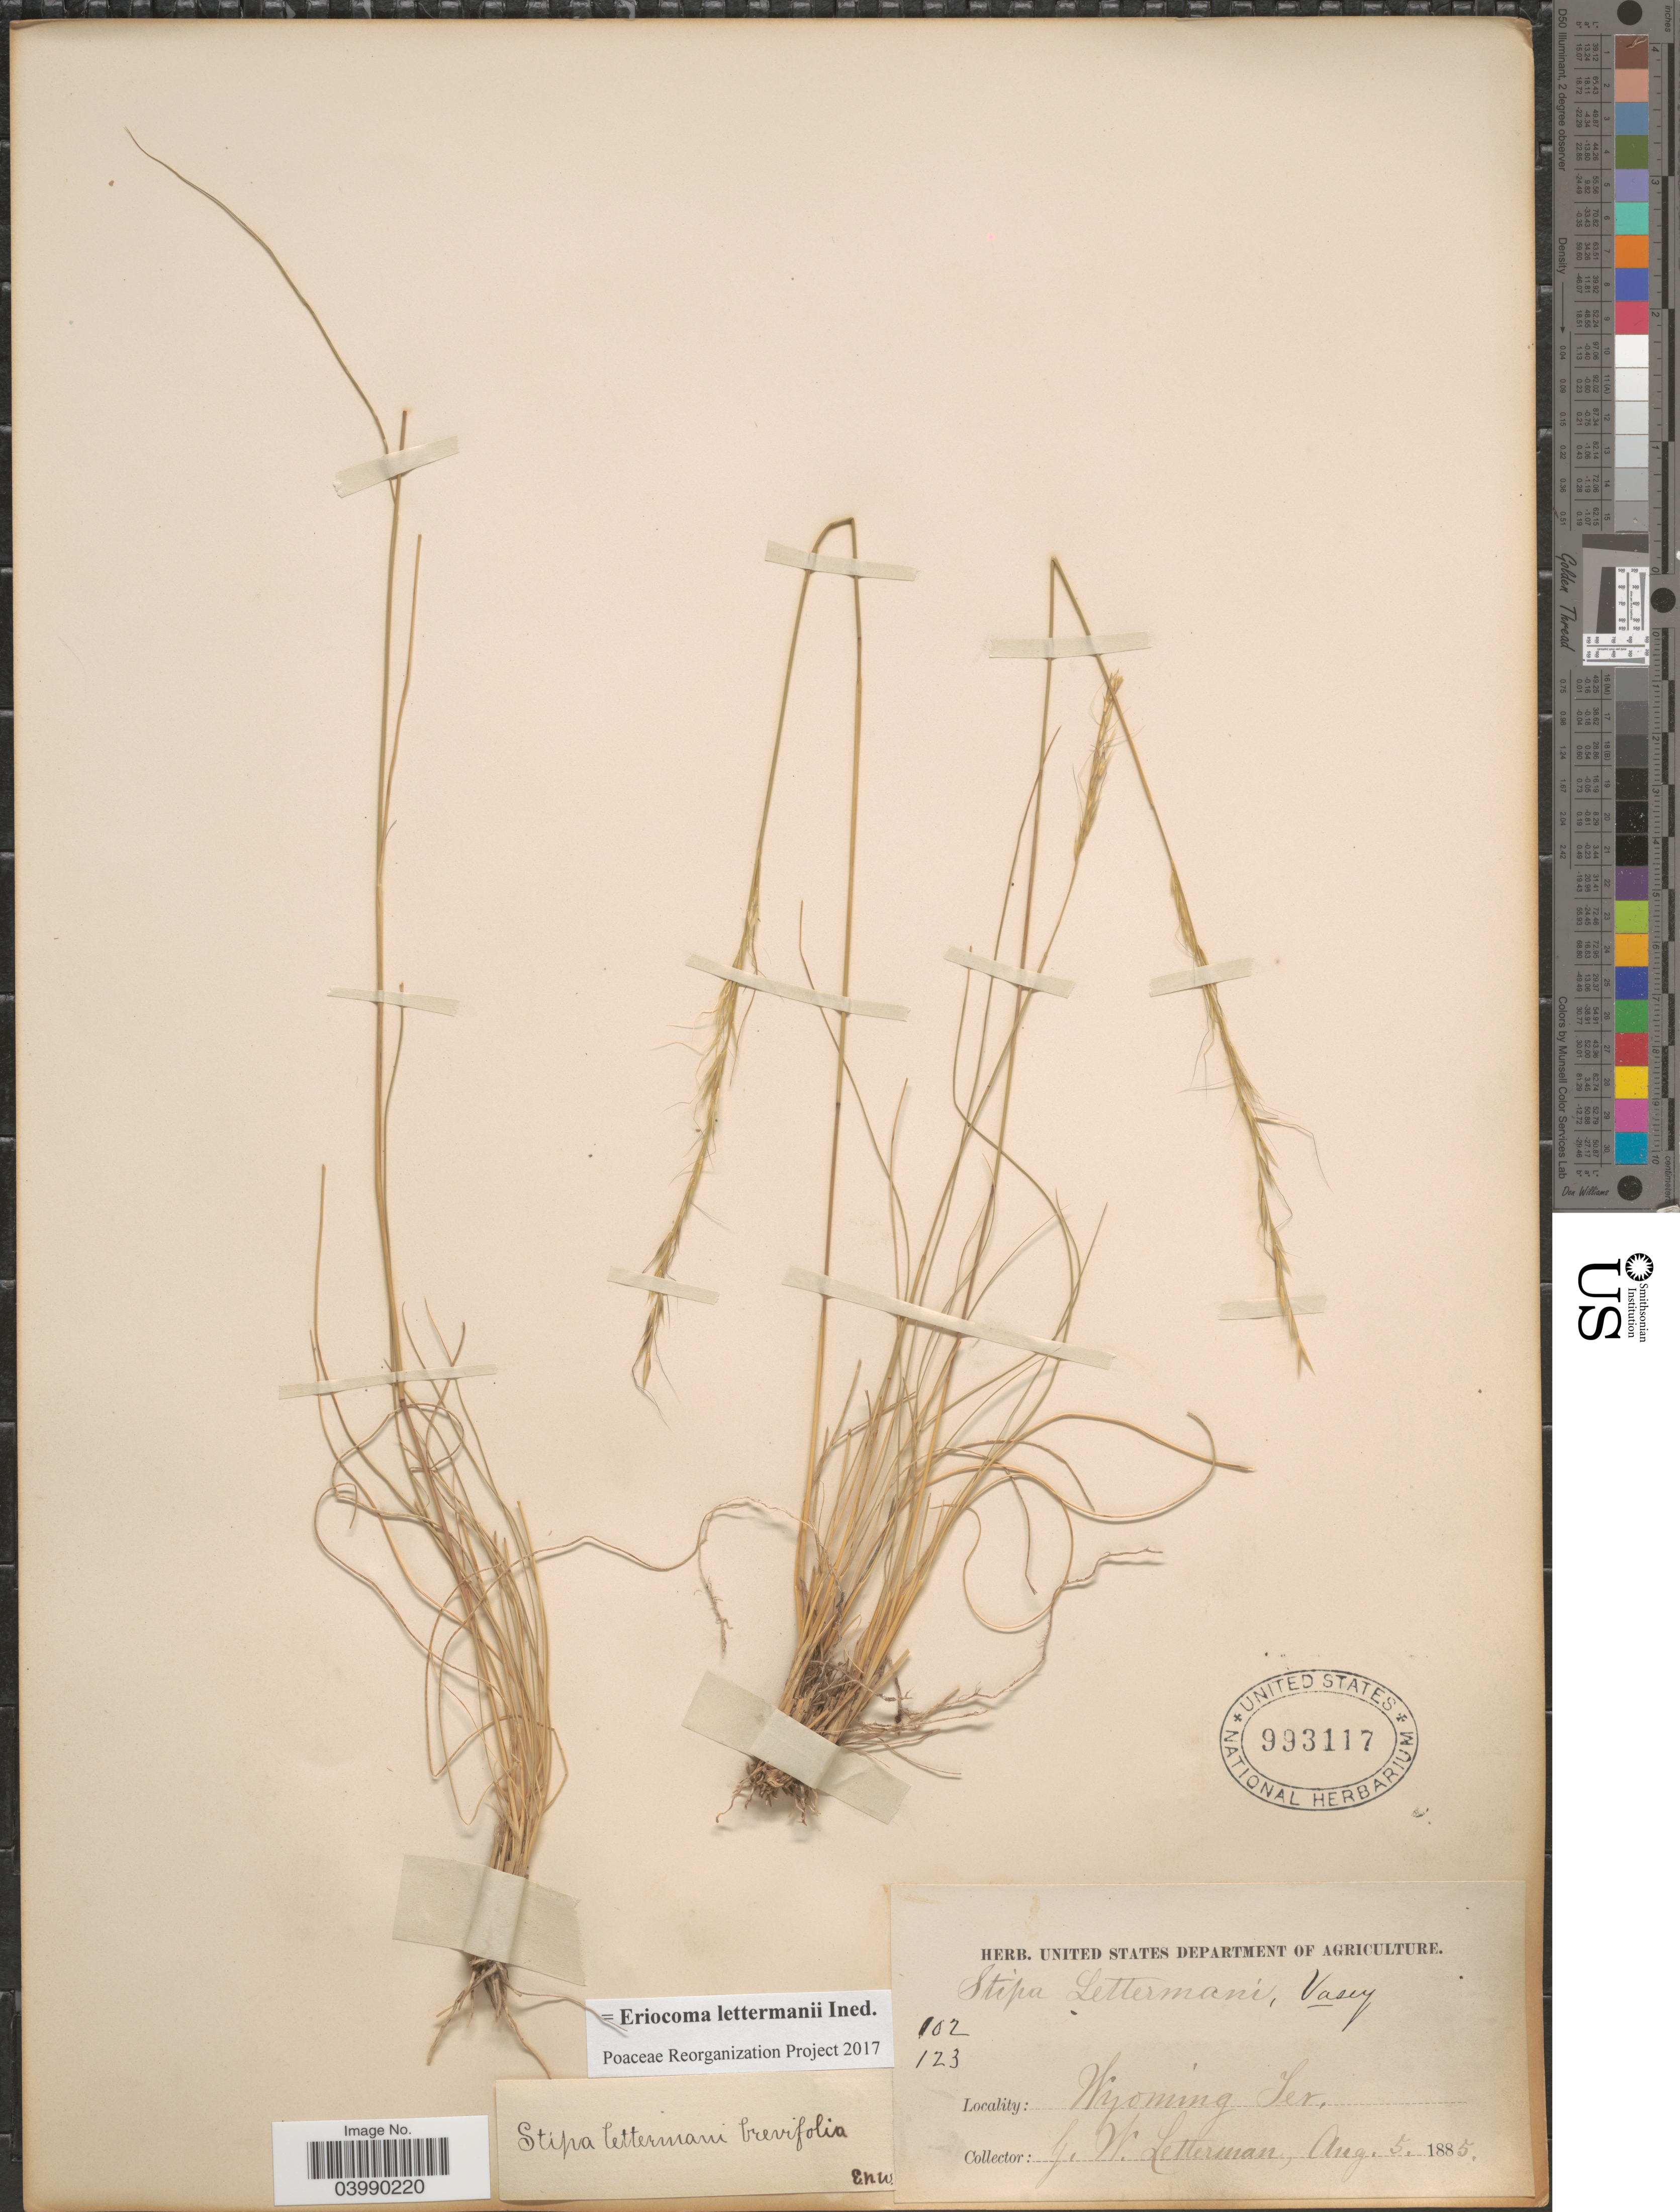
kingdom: Plantae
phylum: Tracheophyta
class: Liliopsida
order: Poales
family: Poaceae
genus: Eriocoma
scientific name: Eriocoma lettermanii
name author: (Vasey) Romasch.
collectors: G. W. Letterman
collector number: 102/123?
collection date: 1885-08-05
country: United States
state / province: Wyoming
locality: Wyoming Ter.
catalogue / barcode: US 993117